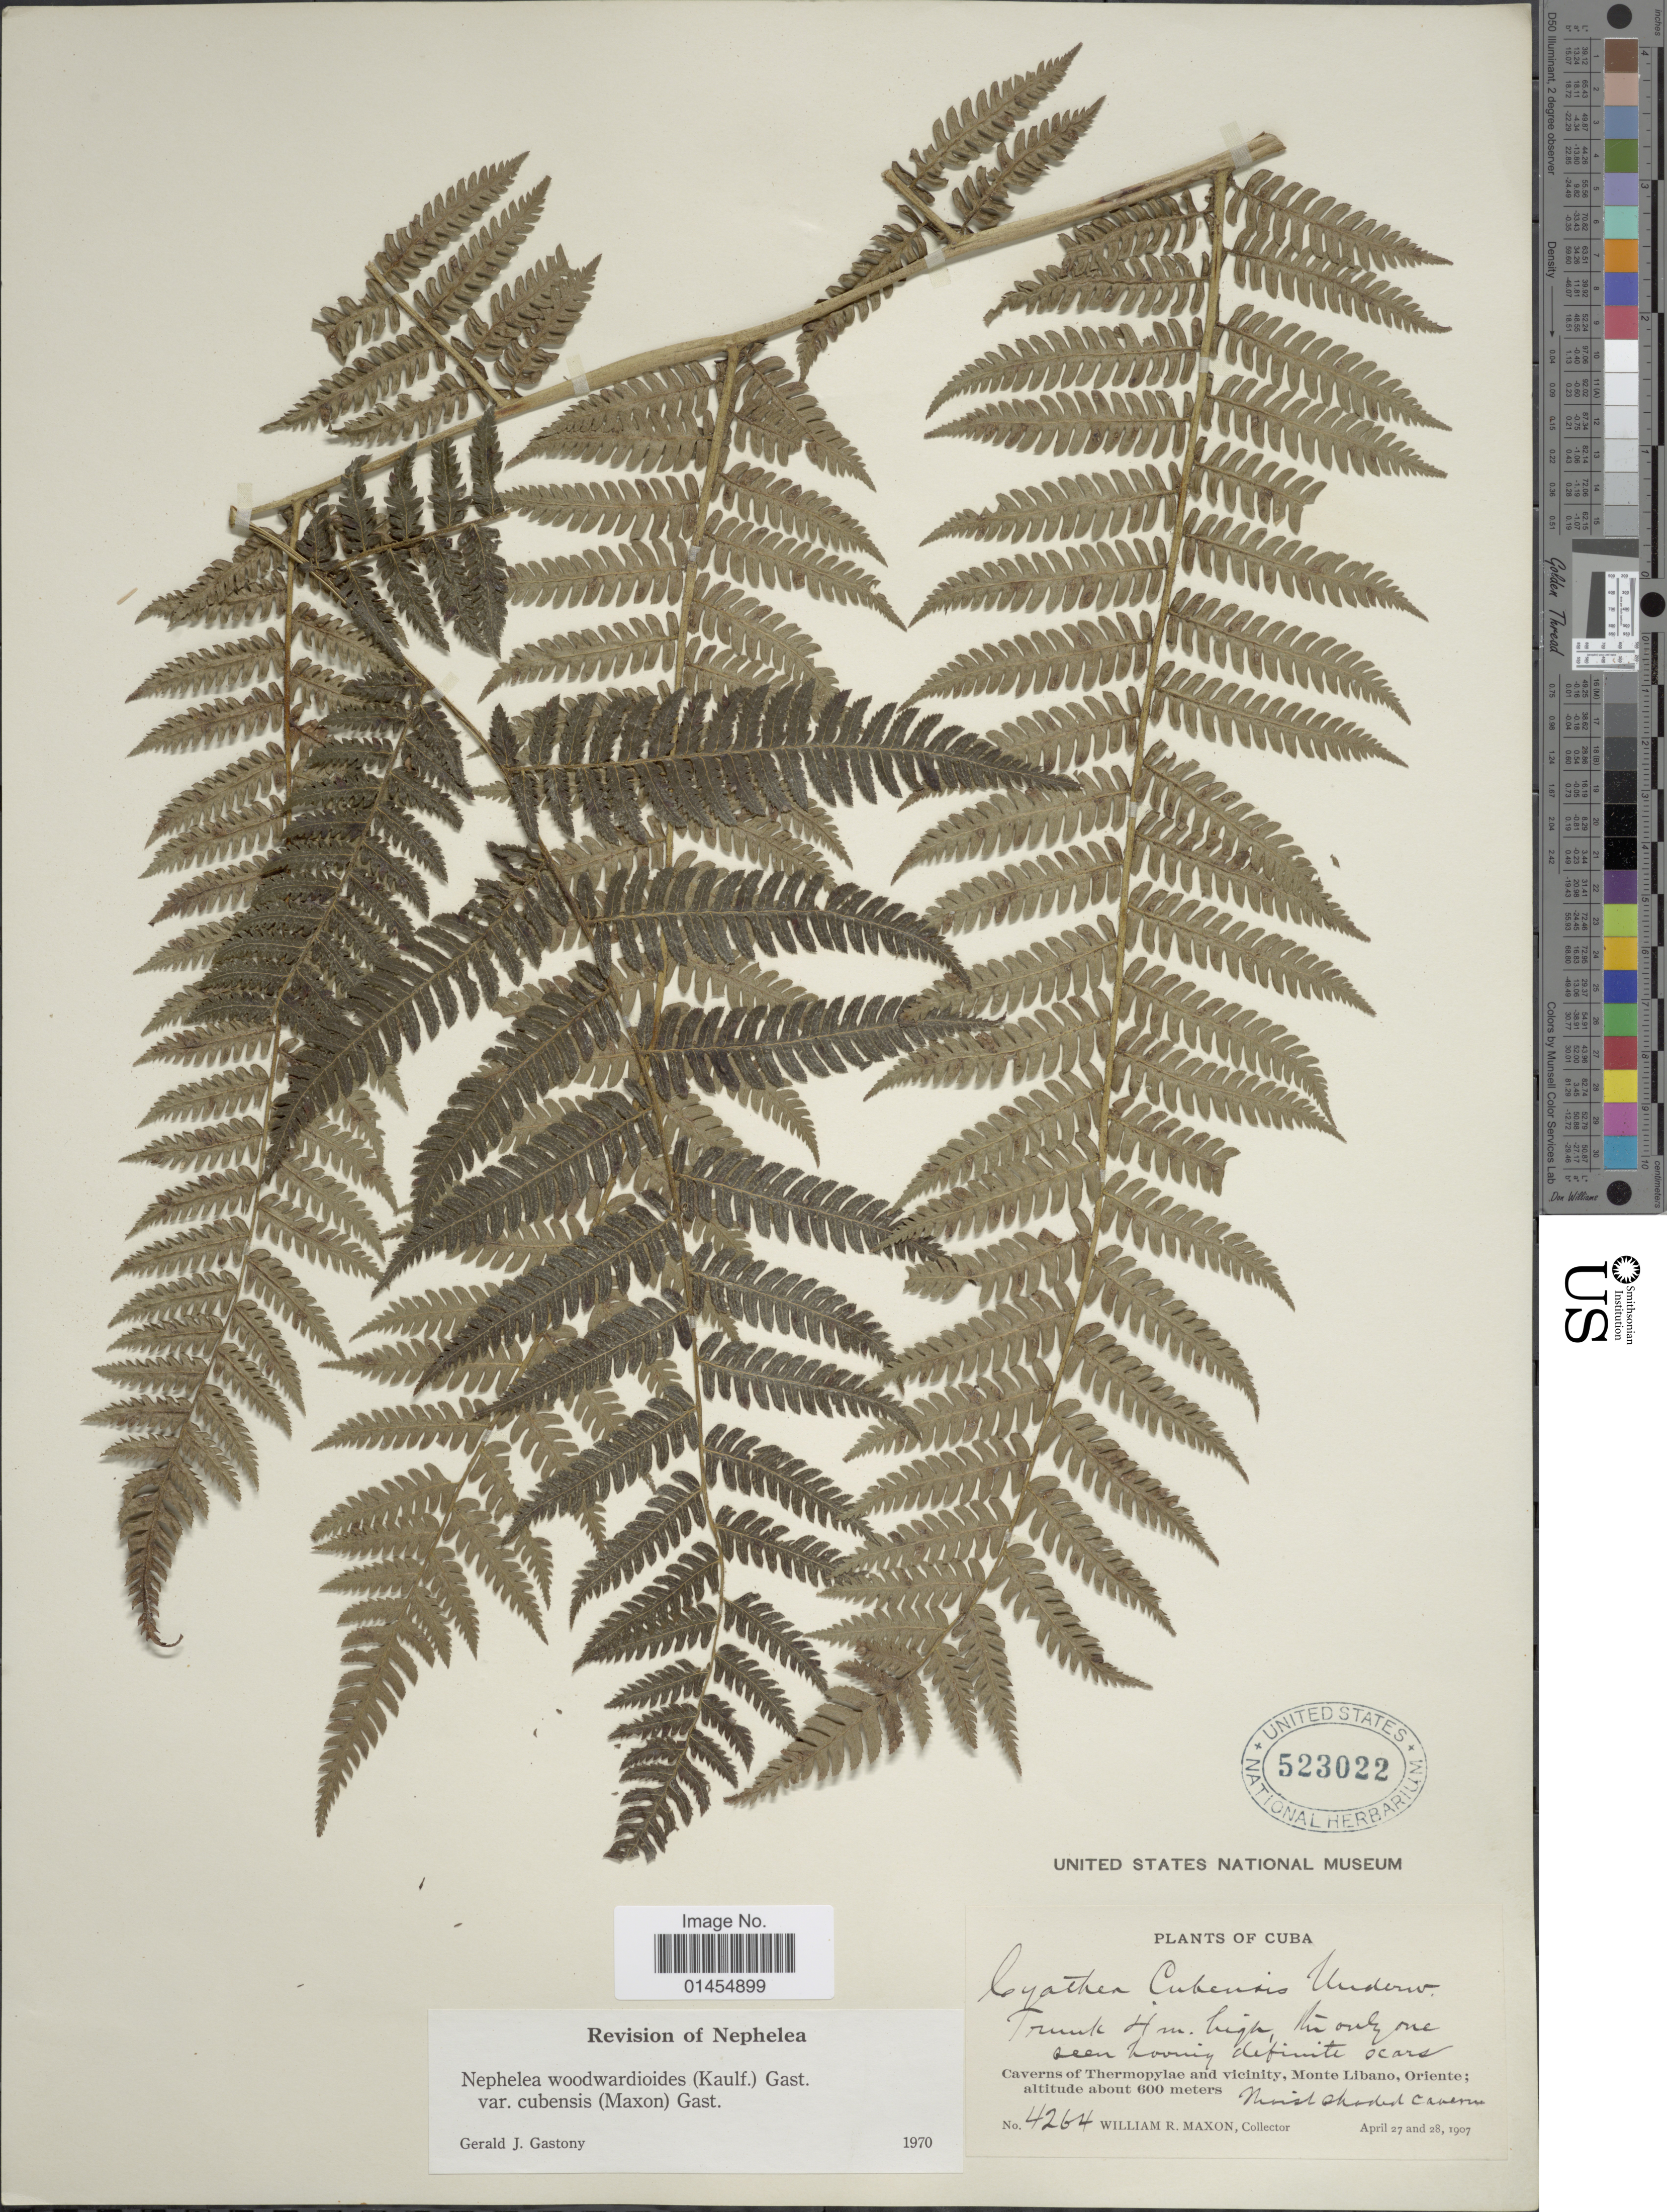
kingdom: Plantae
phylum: Tracheophyta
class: Polypodiopsida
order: Cyatheales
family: Cyatheaceae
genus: Alsophila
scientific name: Alsophila woodwardioides var. cubensis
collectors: W. R. Maxon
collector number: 4264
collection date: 1907-04-27/1907-04-28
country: Cuba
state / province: Oriente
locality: Caverns of Thermopylae and vicinity, Monte Libano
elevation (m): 600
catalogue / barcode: US 523022